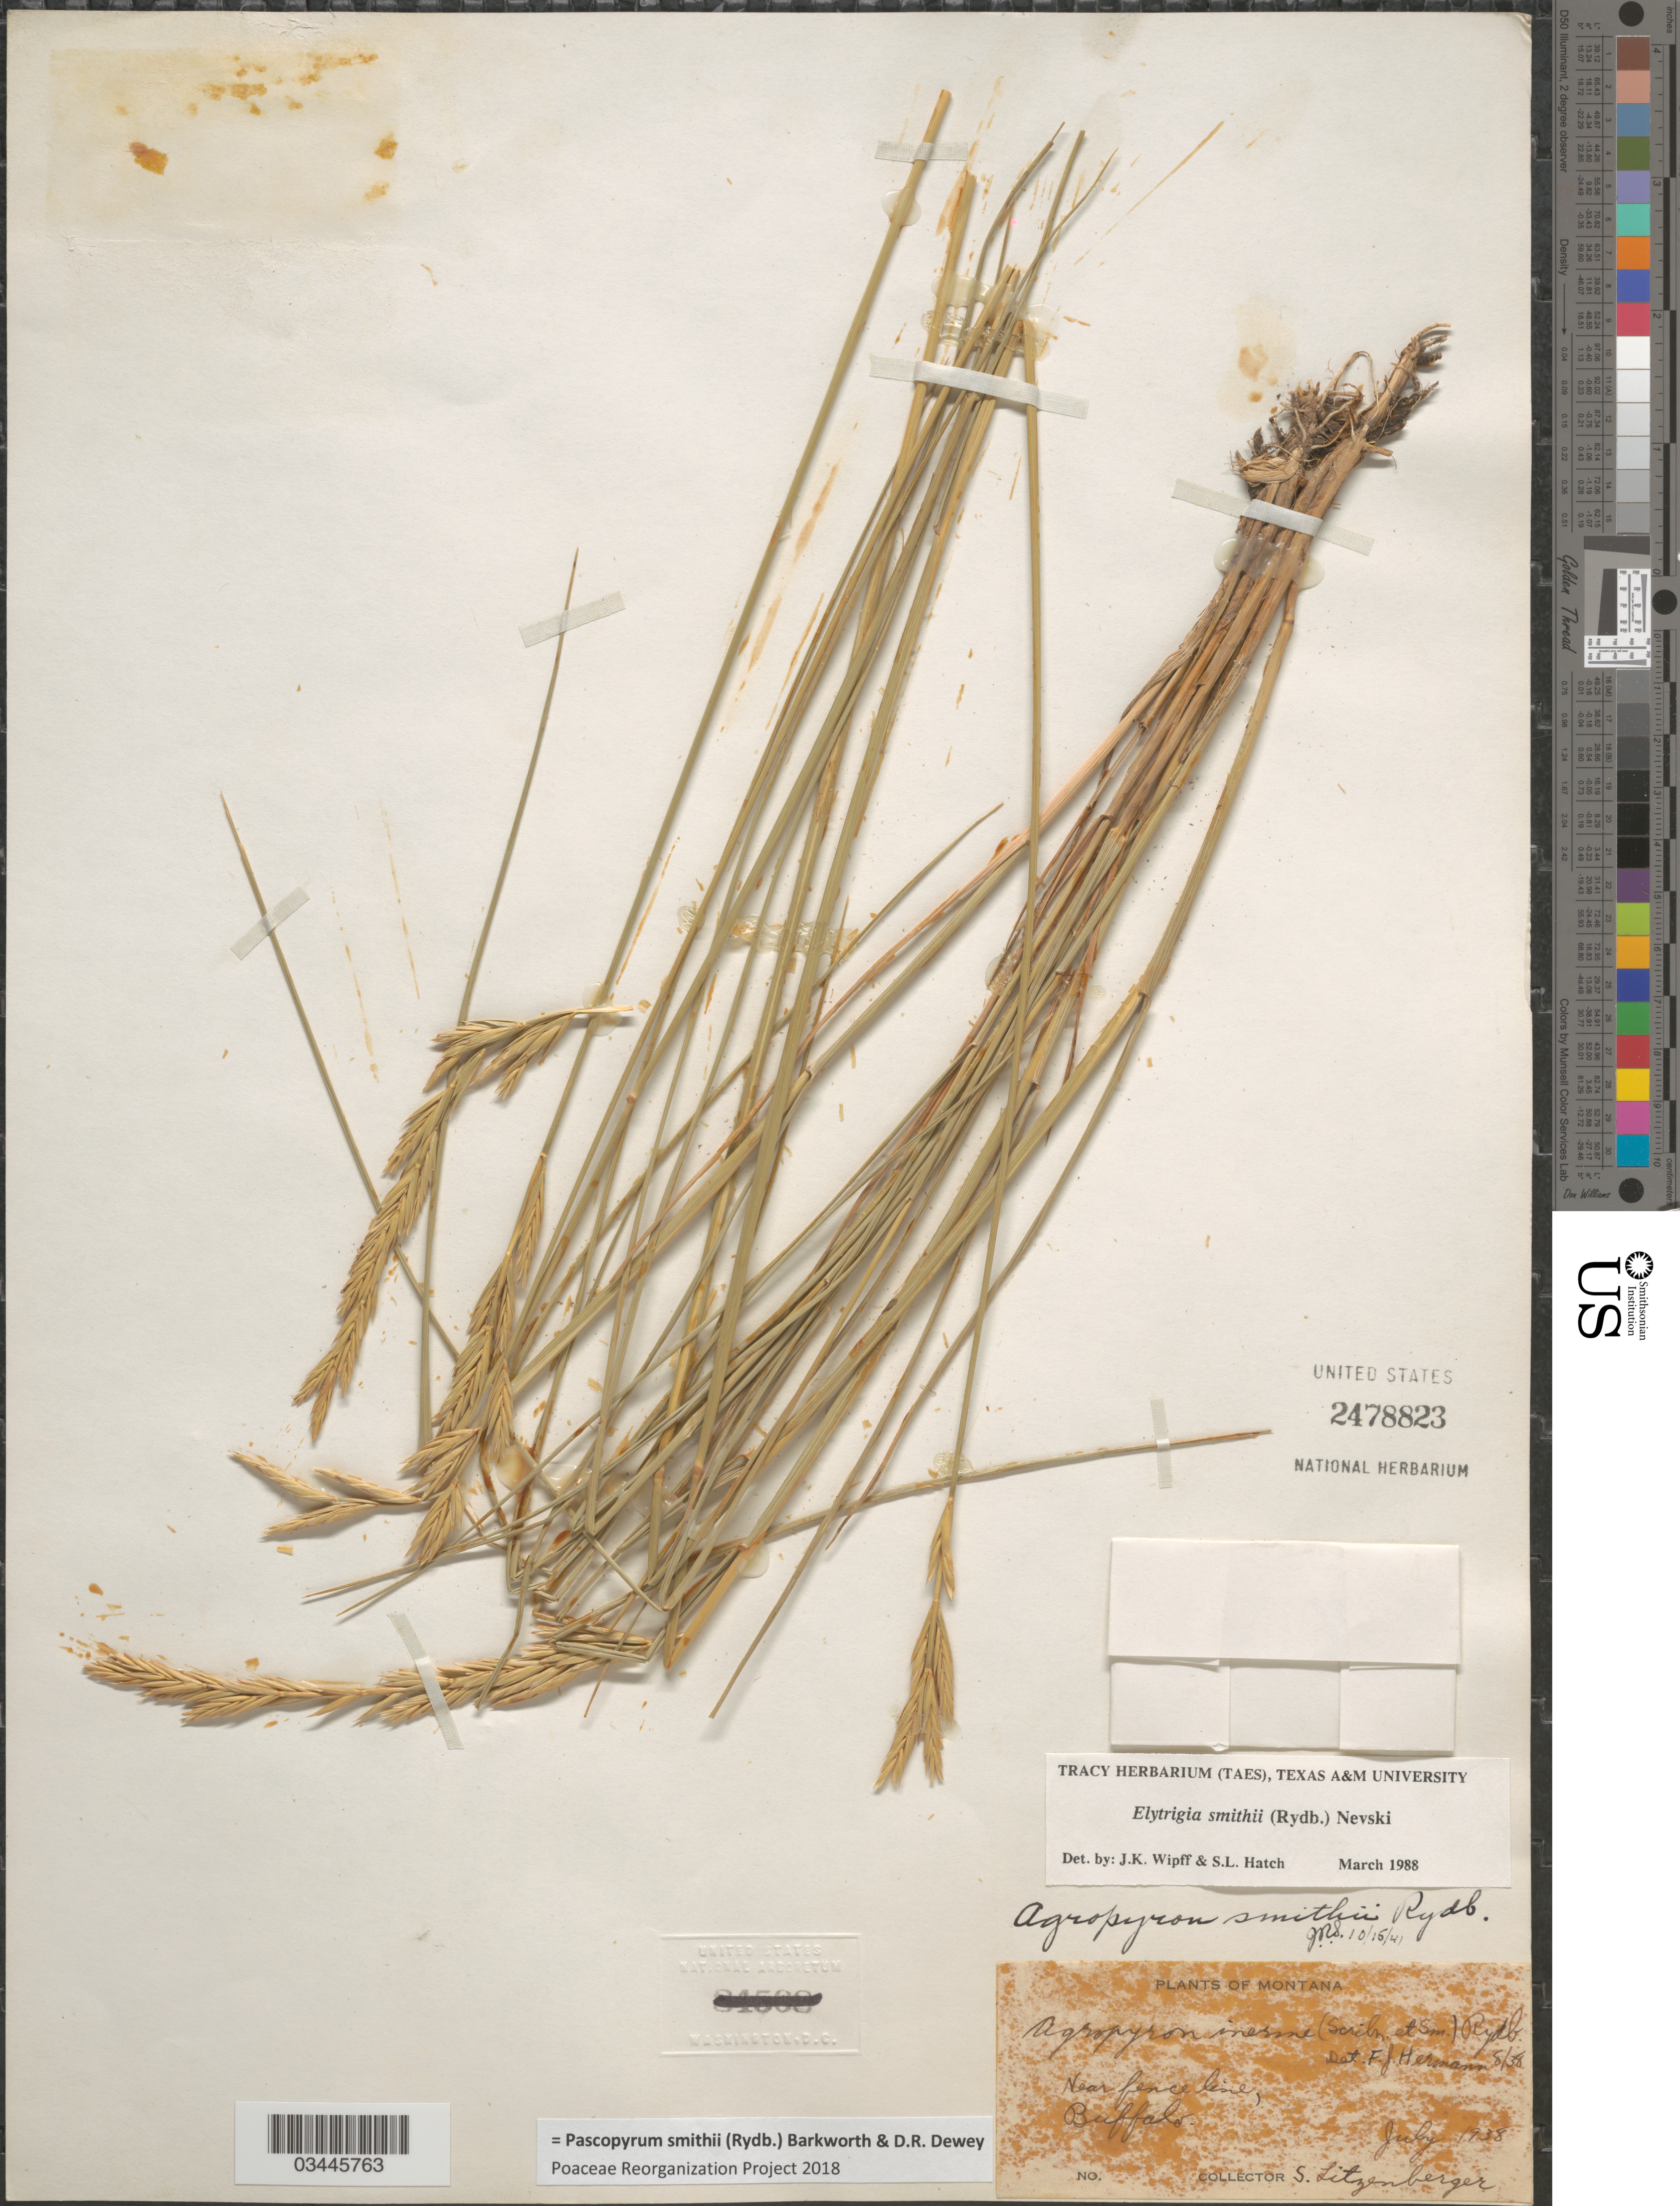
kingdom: Plantae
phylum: Tracheophyta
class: Liliopsida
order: Poales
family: Poaceae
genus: Pascopyrum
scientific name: Pascopyrum smithii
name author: (Rydb.) Barkworth & Dewey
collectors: S. Litzenberger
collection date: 1938-07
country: United States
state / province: Montana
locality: Near fence line, Buffalo.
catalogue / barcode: US 2478823